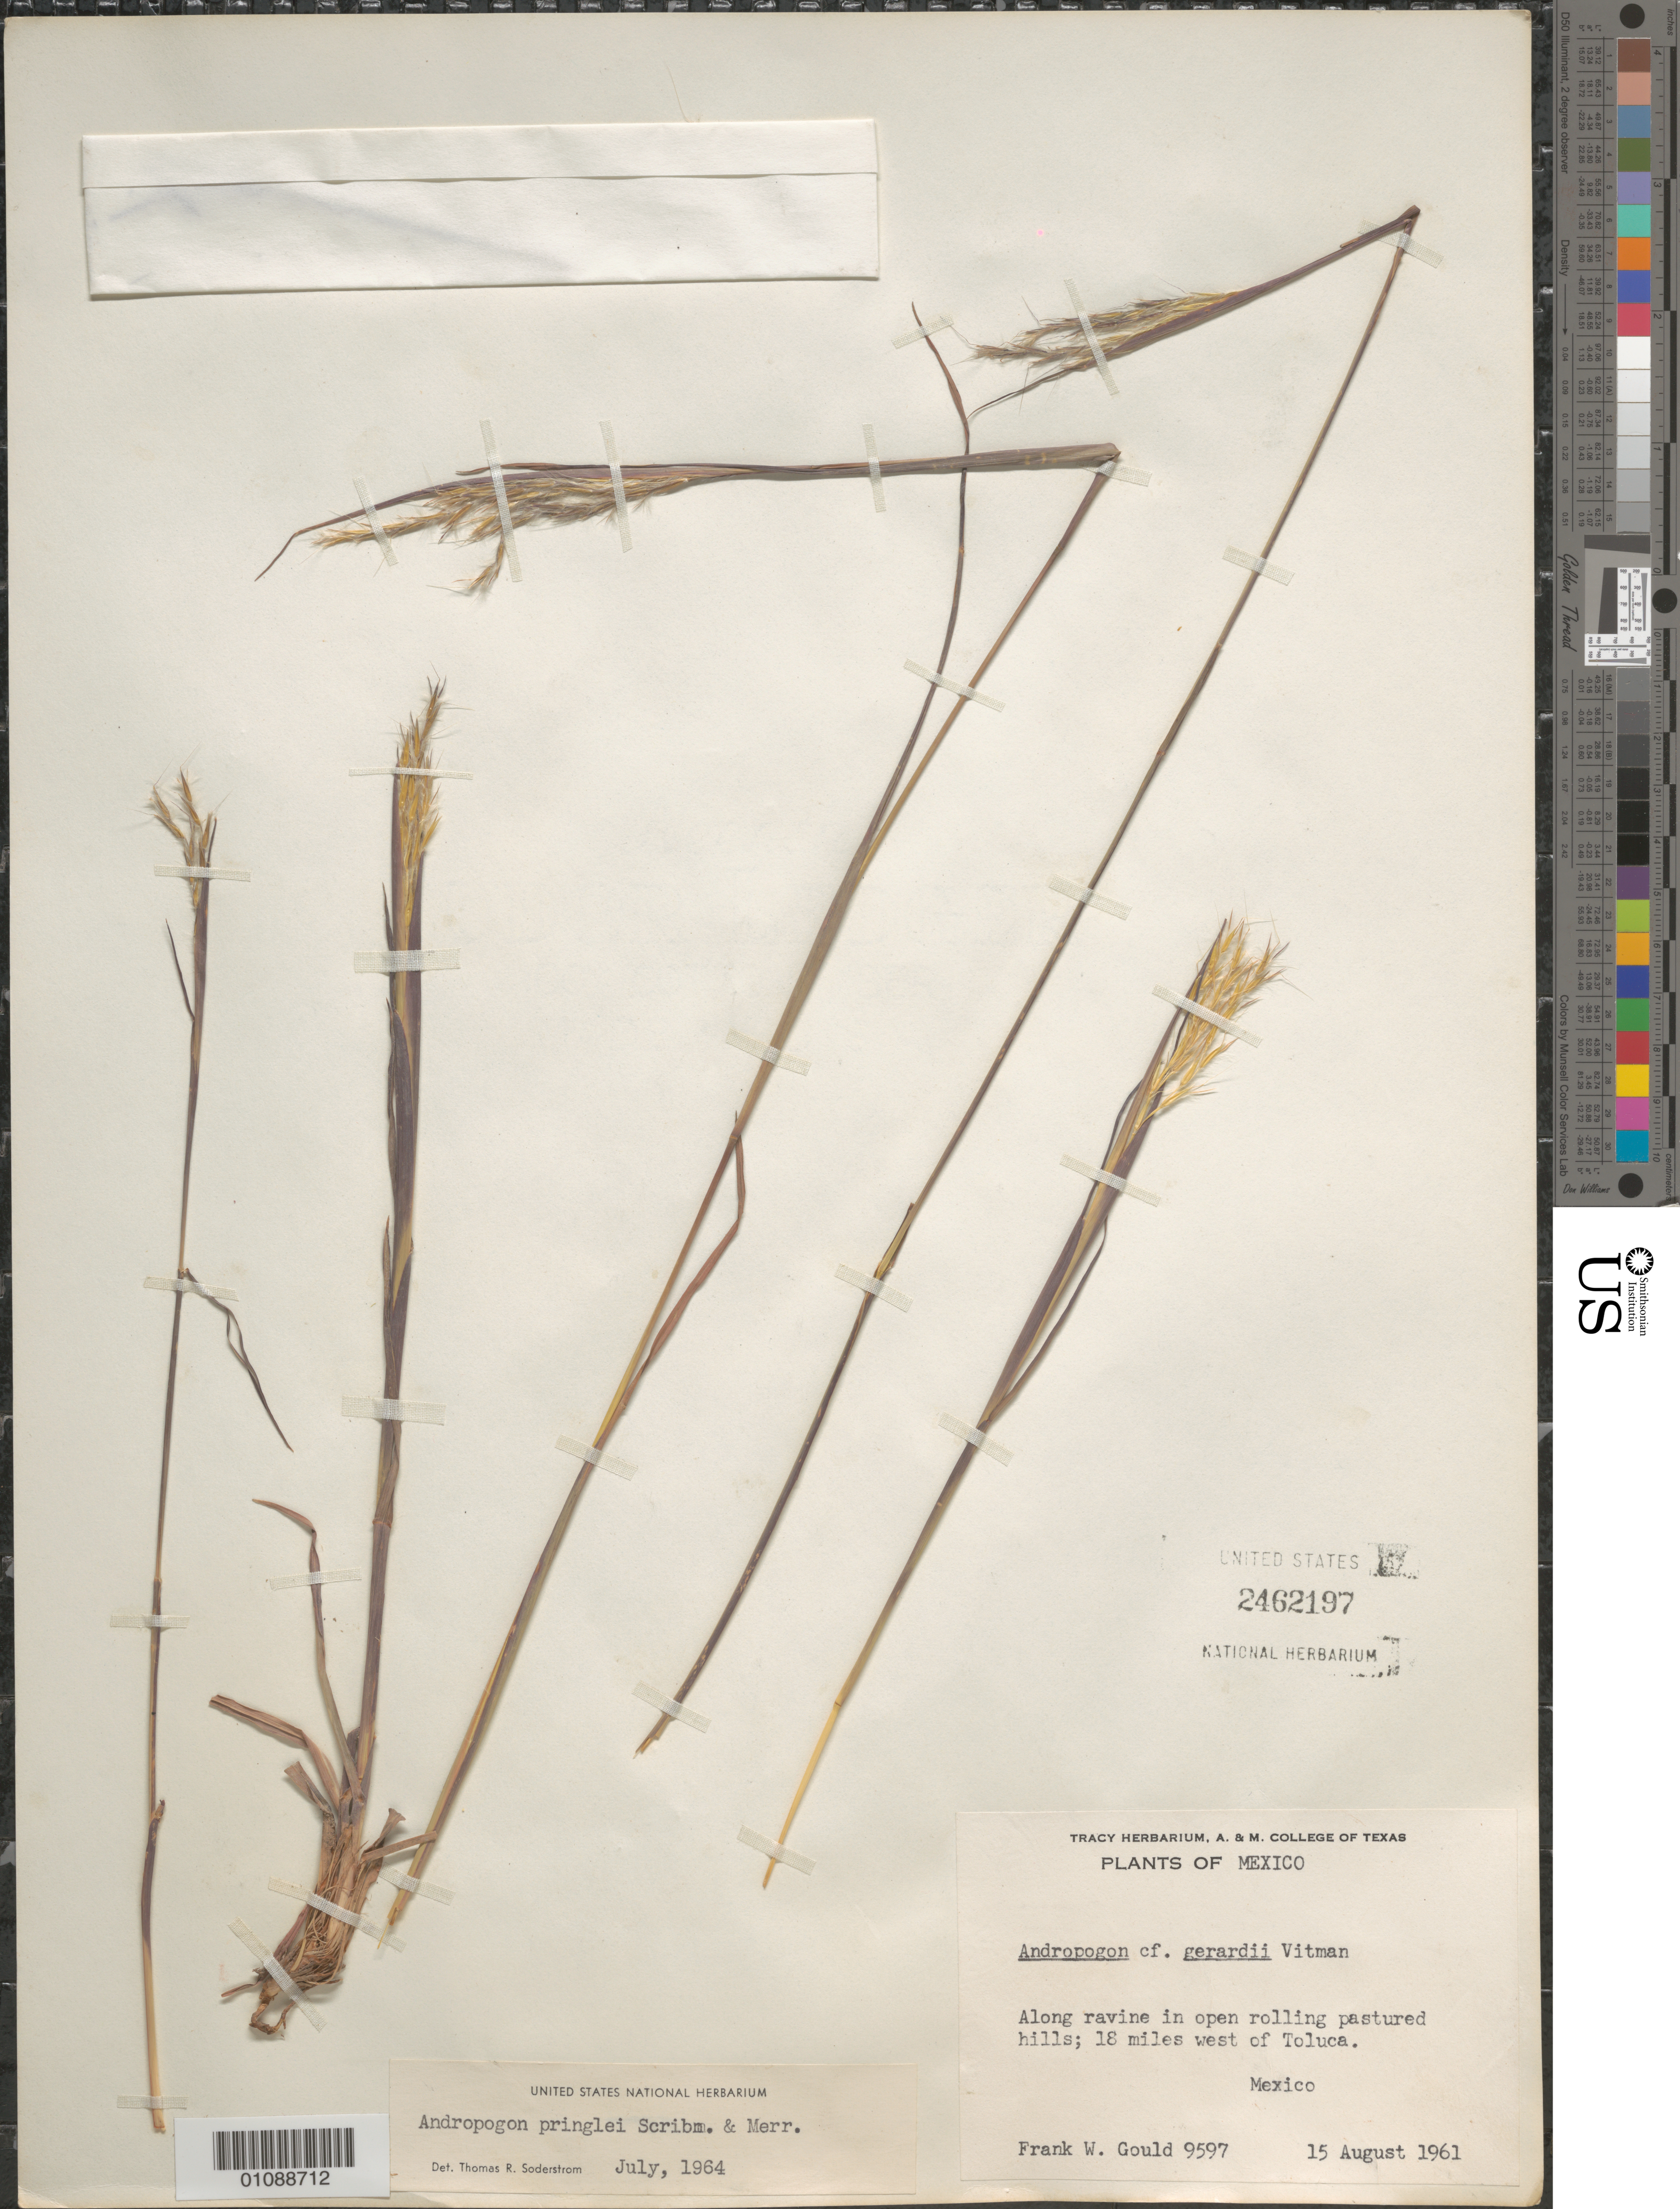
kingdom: Plantae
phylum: Tracheophyta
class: Liliopsida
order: Poales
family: Poaceae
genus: Andropogon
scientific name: Andropogon pringlei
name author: Scribn. & Merr.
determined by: Soderstrom, T. R.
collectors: F. W. Gould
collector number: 9597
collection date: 1961-08-15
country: Mexico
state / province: México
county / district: Toluca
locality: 18 miles west of Toluca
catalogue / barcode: US 2462197